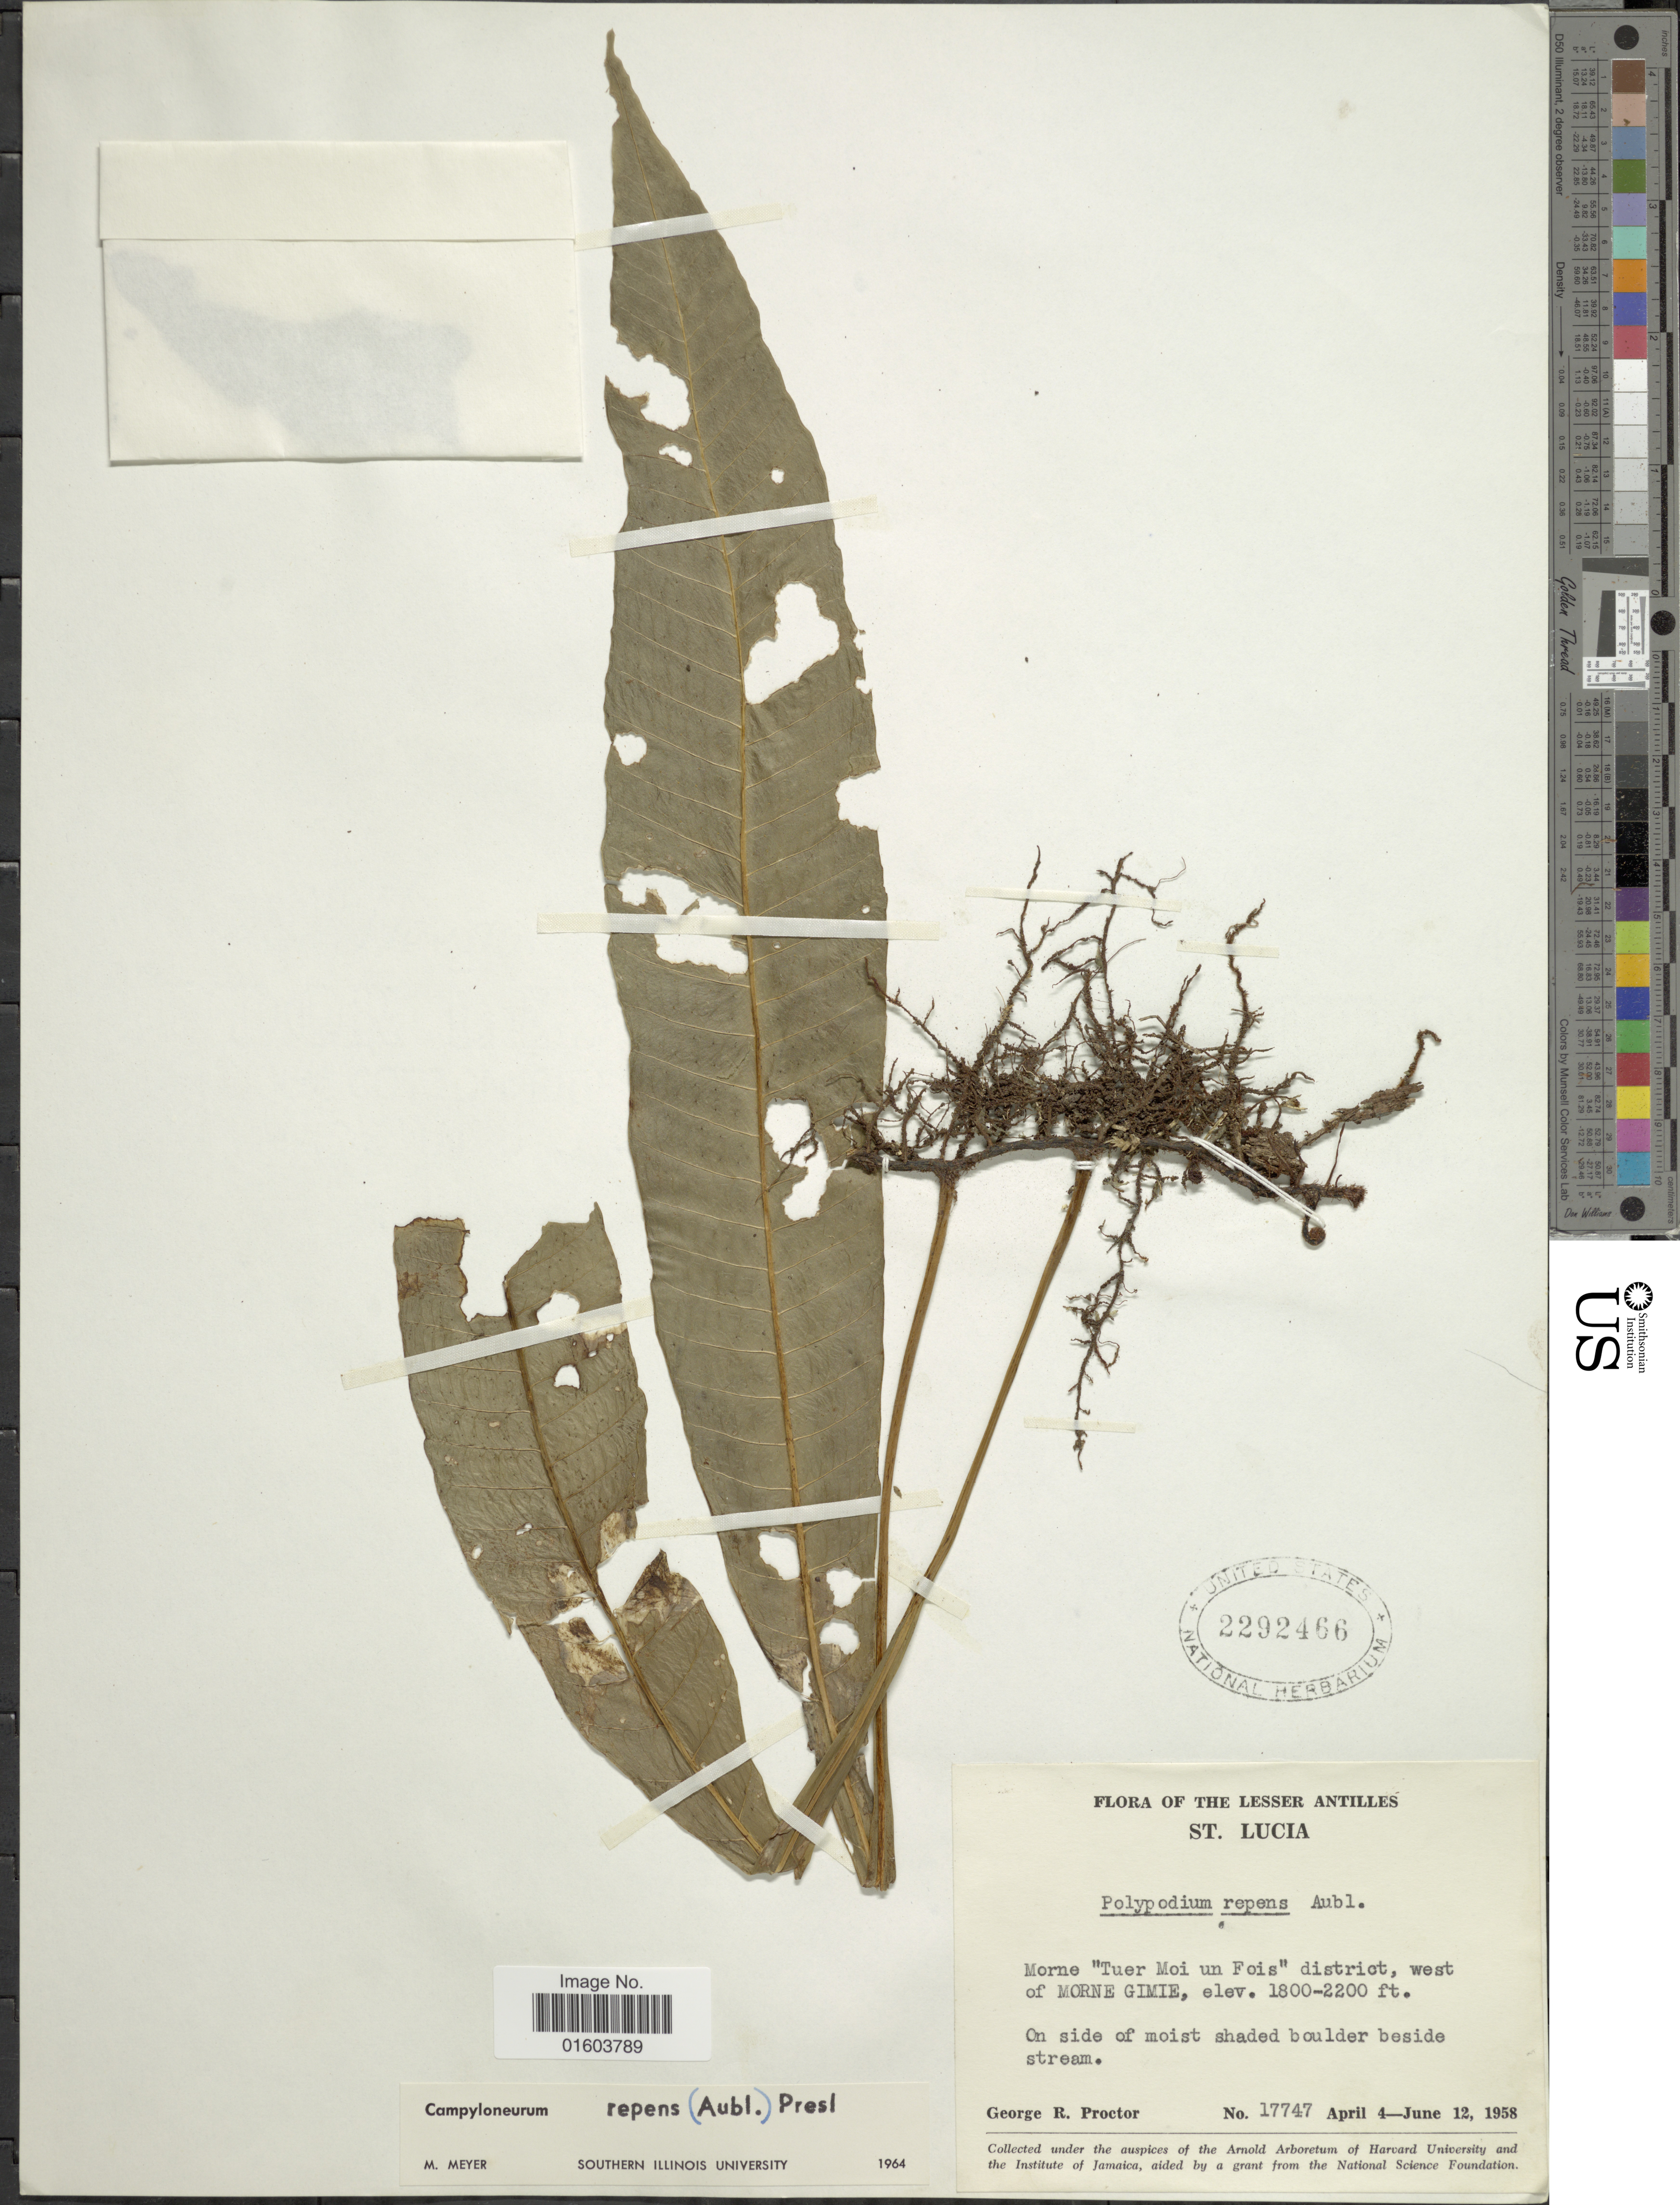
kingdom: Plantae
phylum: Tracheophyta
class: Polypodiopsida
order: Polypodiales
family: Polypodiaceae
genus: Campyloneurum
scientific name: Campyloneurum repens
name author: (Aubl.) C. Presl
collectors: G. R. Proctor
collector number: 17747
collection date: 1958-04-04/1958-06-12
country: St. Lucia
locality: Lesser Antilles, St. Lucia. Morne "Tuer Moi un Foids" district, west of Morne Gimie.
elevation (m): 549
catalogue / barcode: US 2292466